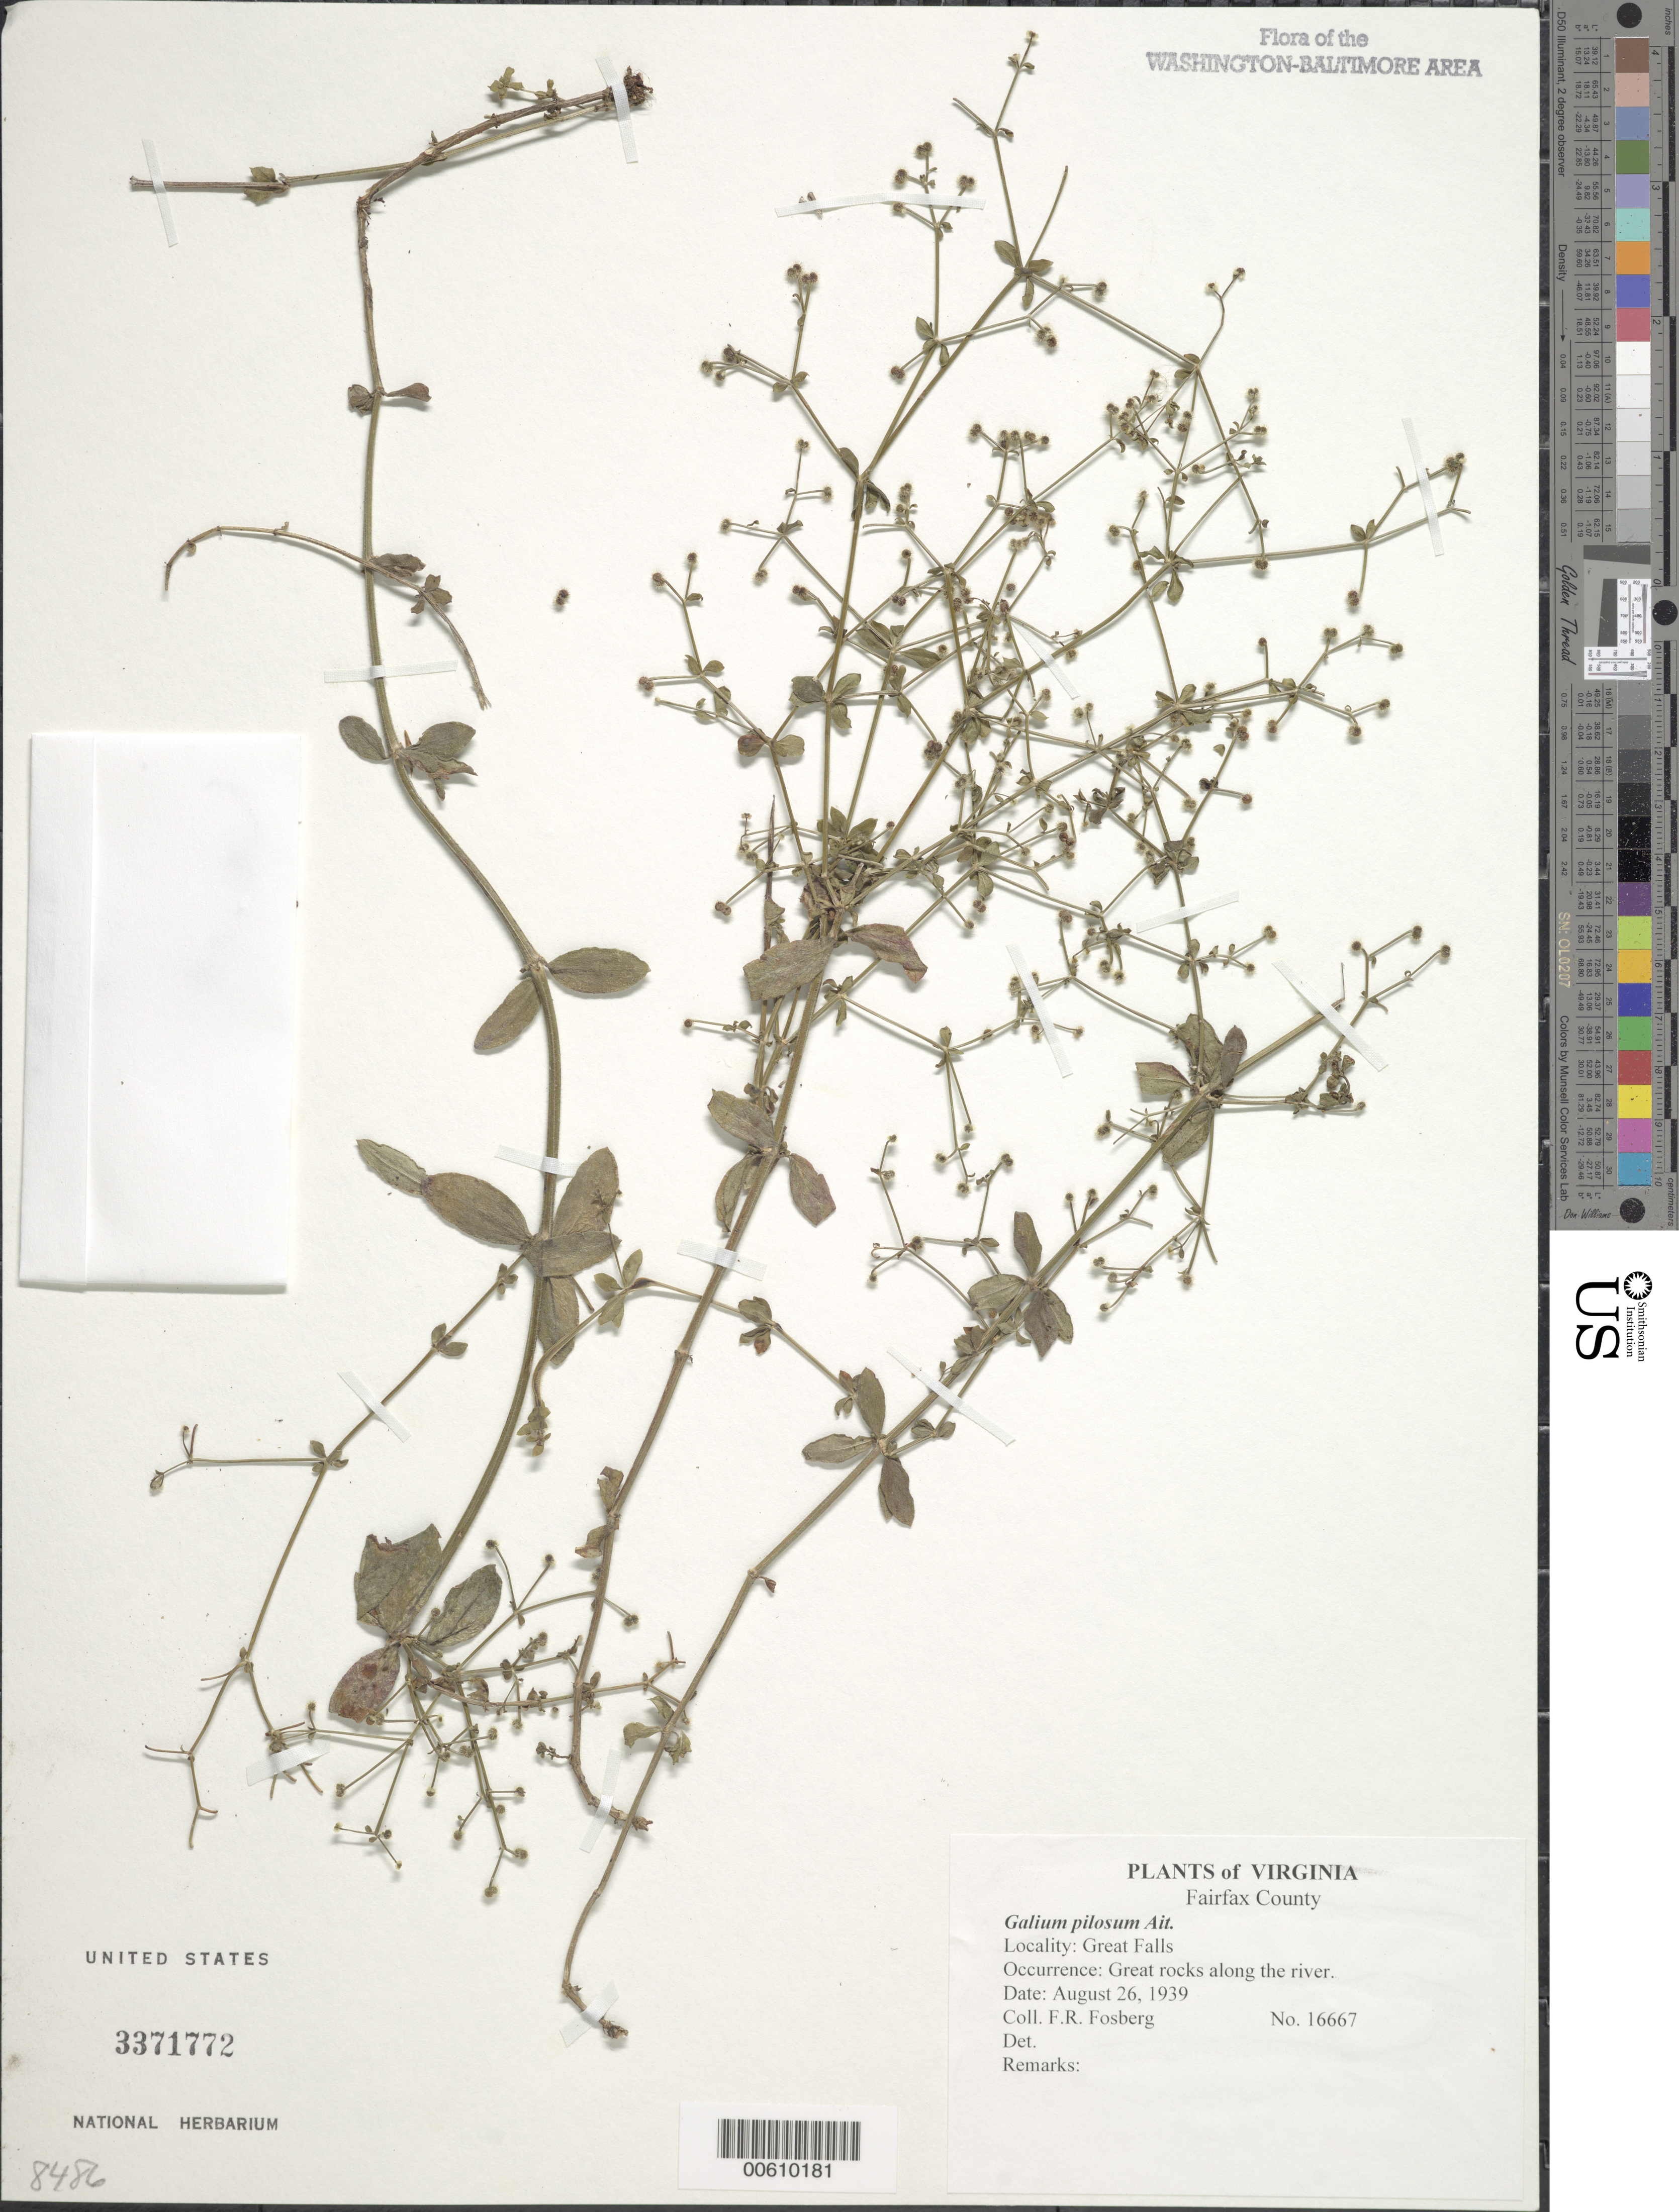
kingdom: Plantae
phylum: Tracheophyta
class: Magnoliopsida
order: Gentianales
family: Rubiaceae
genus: Galium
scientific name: Galium pilosum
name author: Aiton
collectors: F. R. Fosberg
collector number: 16667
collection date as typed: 26 Aug 1939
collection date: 1939-08-26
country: United States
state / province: Virginia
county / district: Fairfax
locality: Great Falls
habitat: Great rocks along the river.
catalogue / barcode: US 3371772